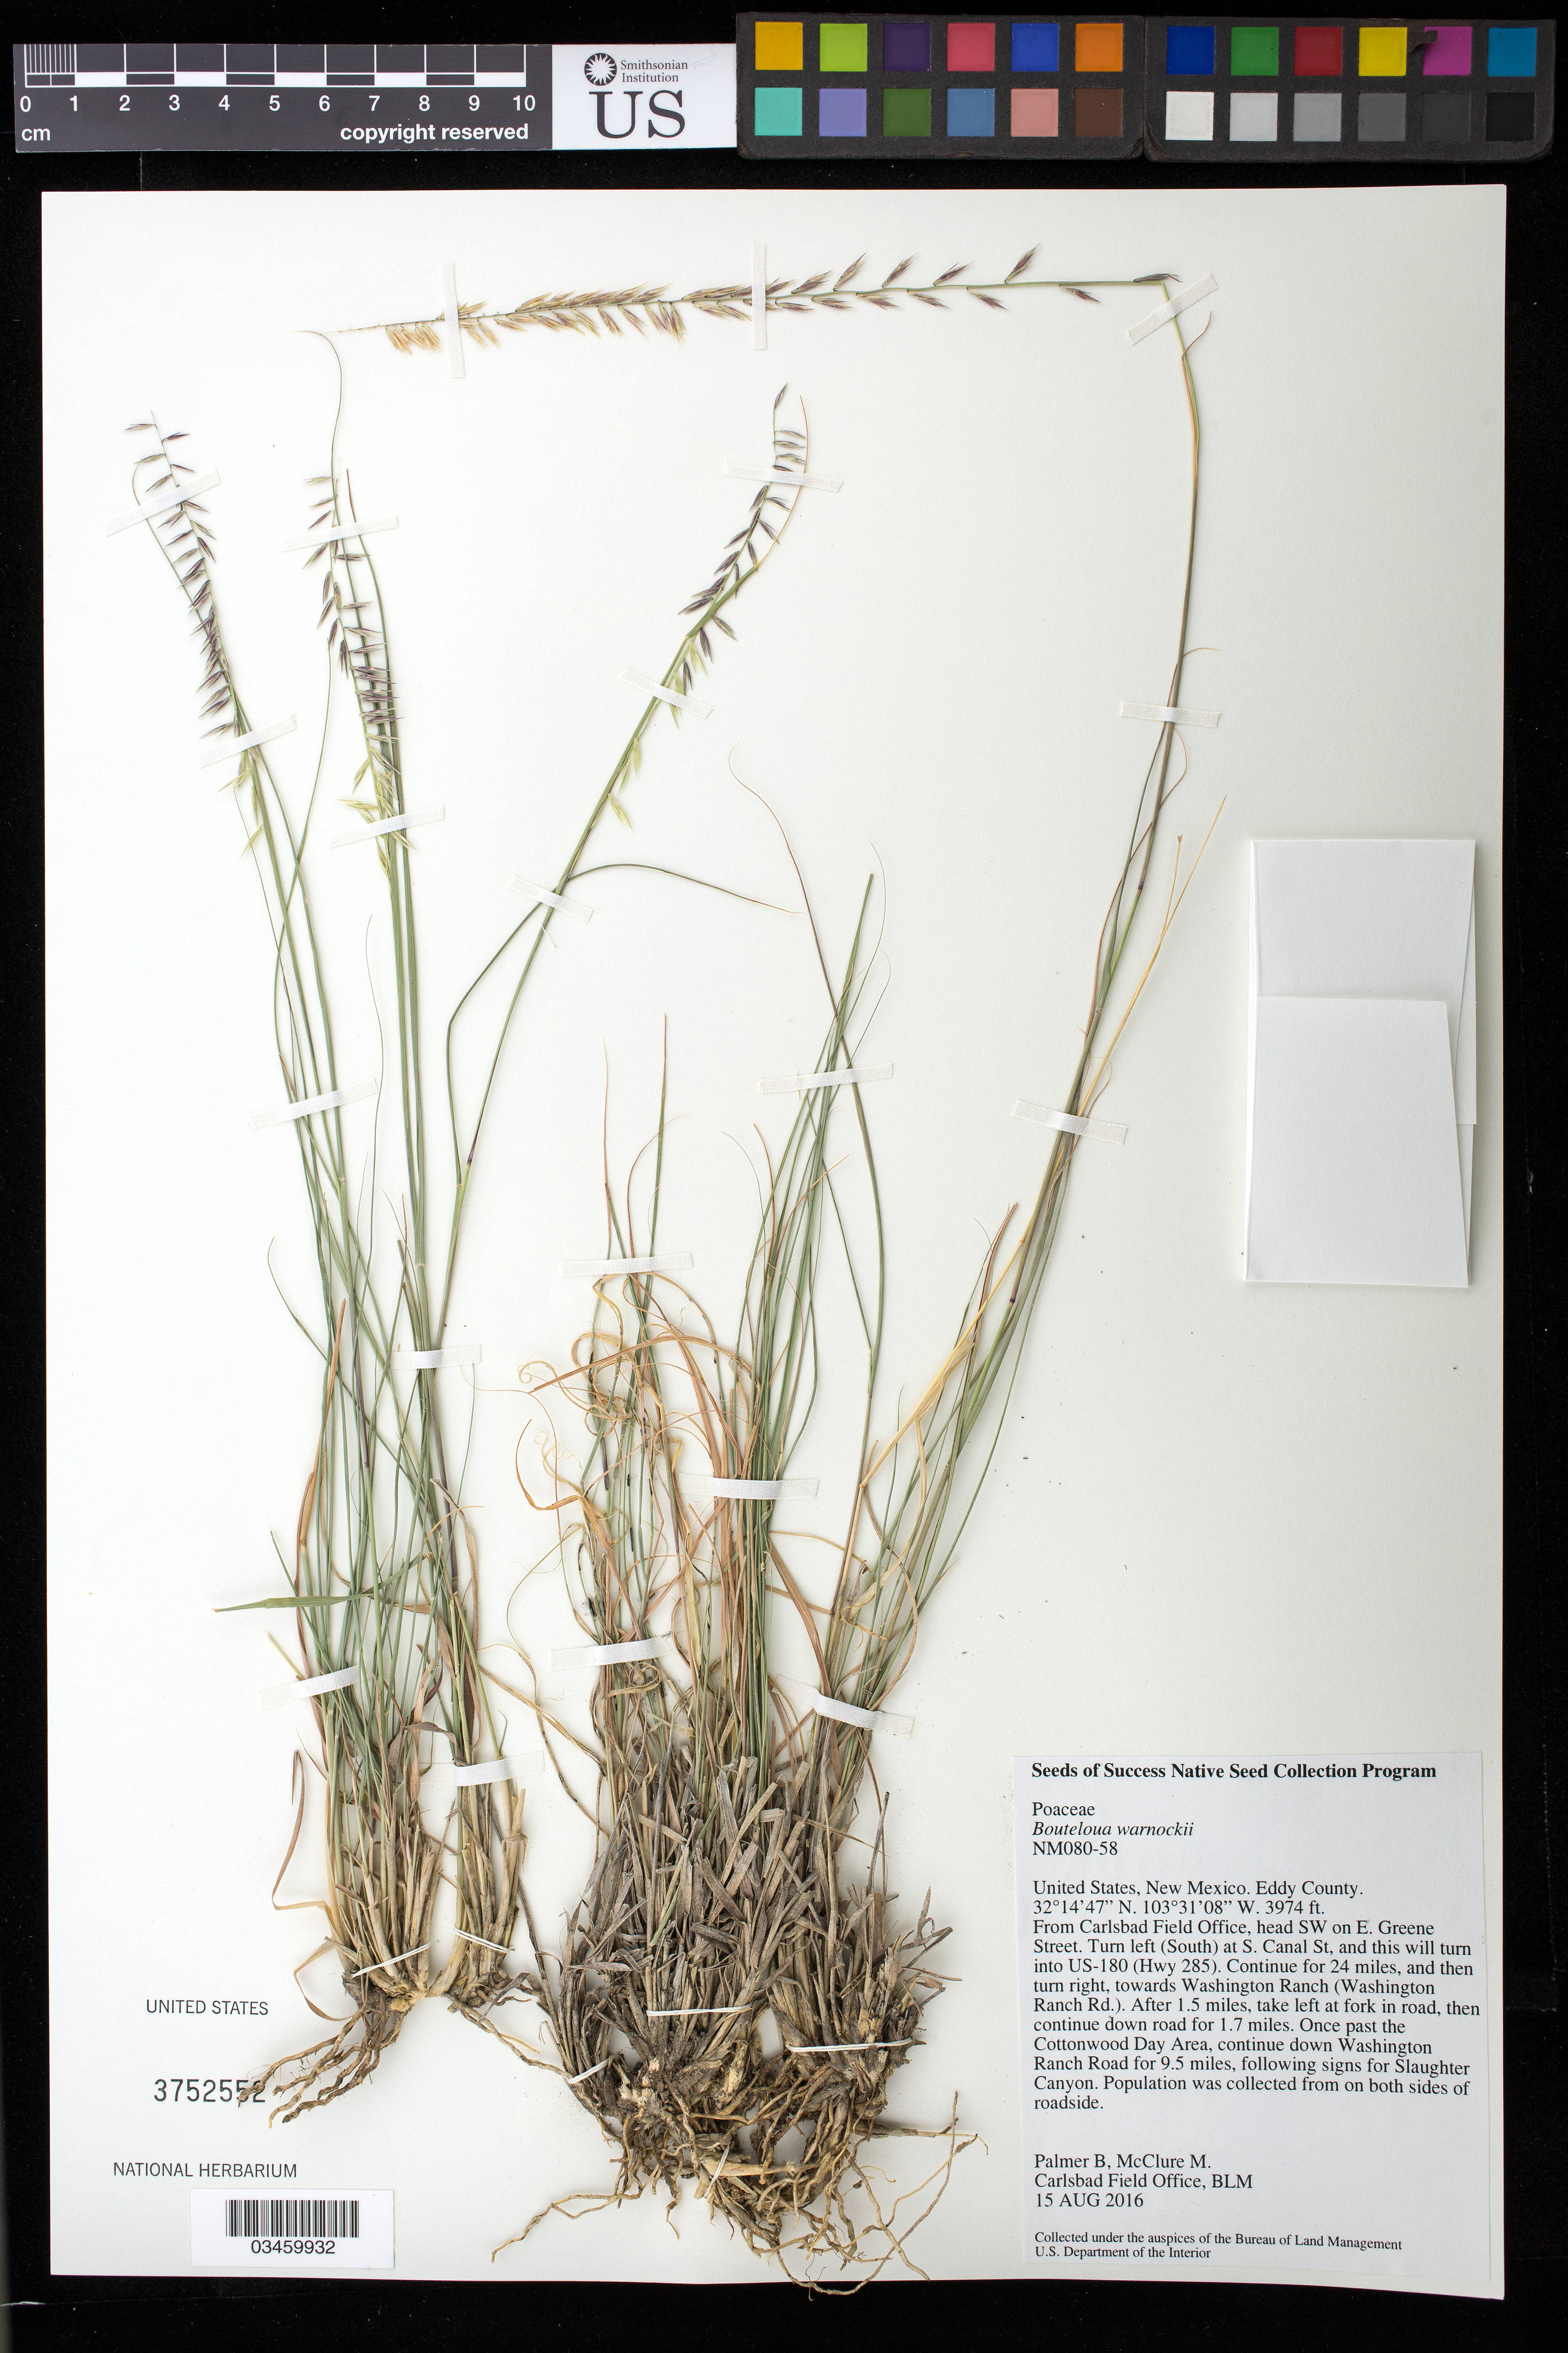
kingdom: Plantae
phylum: Tracheophyta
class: Liliopsida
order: Poales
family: Poaceae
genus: Bouteloua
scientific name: Bouteloua warnockii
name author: Gould & Kapadia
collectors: B. Palmer & M. McClure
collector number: NM080-58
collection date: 2016-08-15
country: United States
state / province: New Mexico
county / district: Eddy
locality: Washington Ranch Area, Slaughter Canyon Road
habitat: R070DY153NM - Loamy ecological site (Regan component, 70%). R070DY159NM - Shallow loamy ecological site (Upton, 25%).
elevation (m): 1211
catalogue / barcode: US 3752552